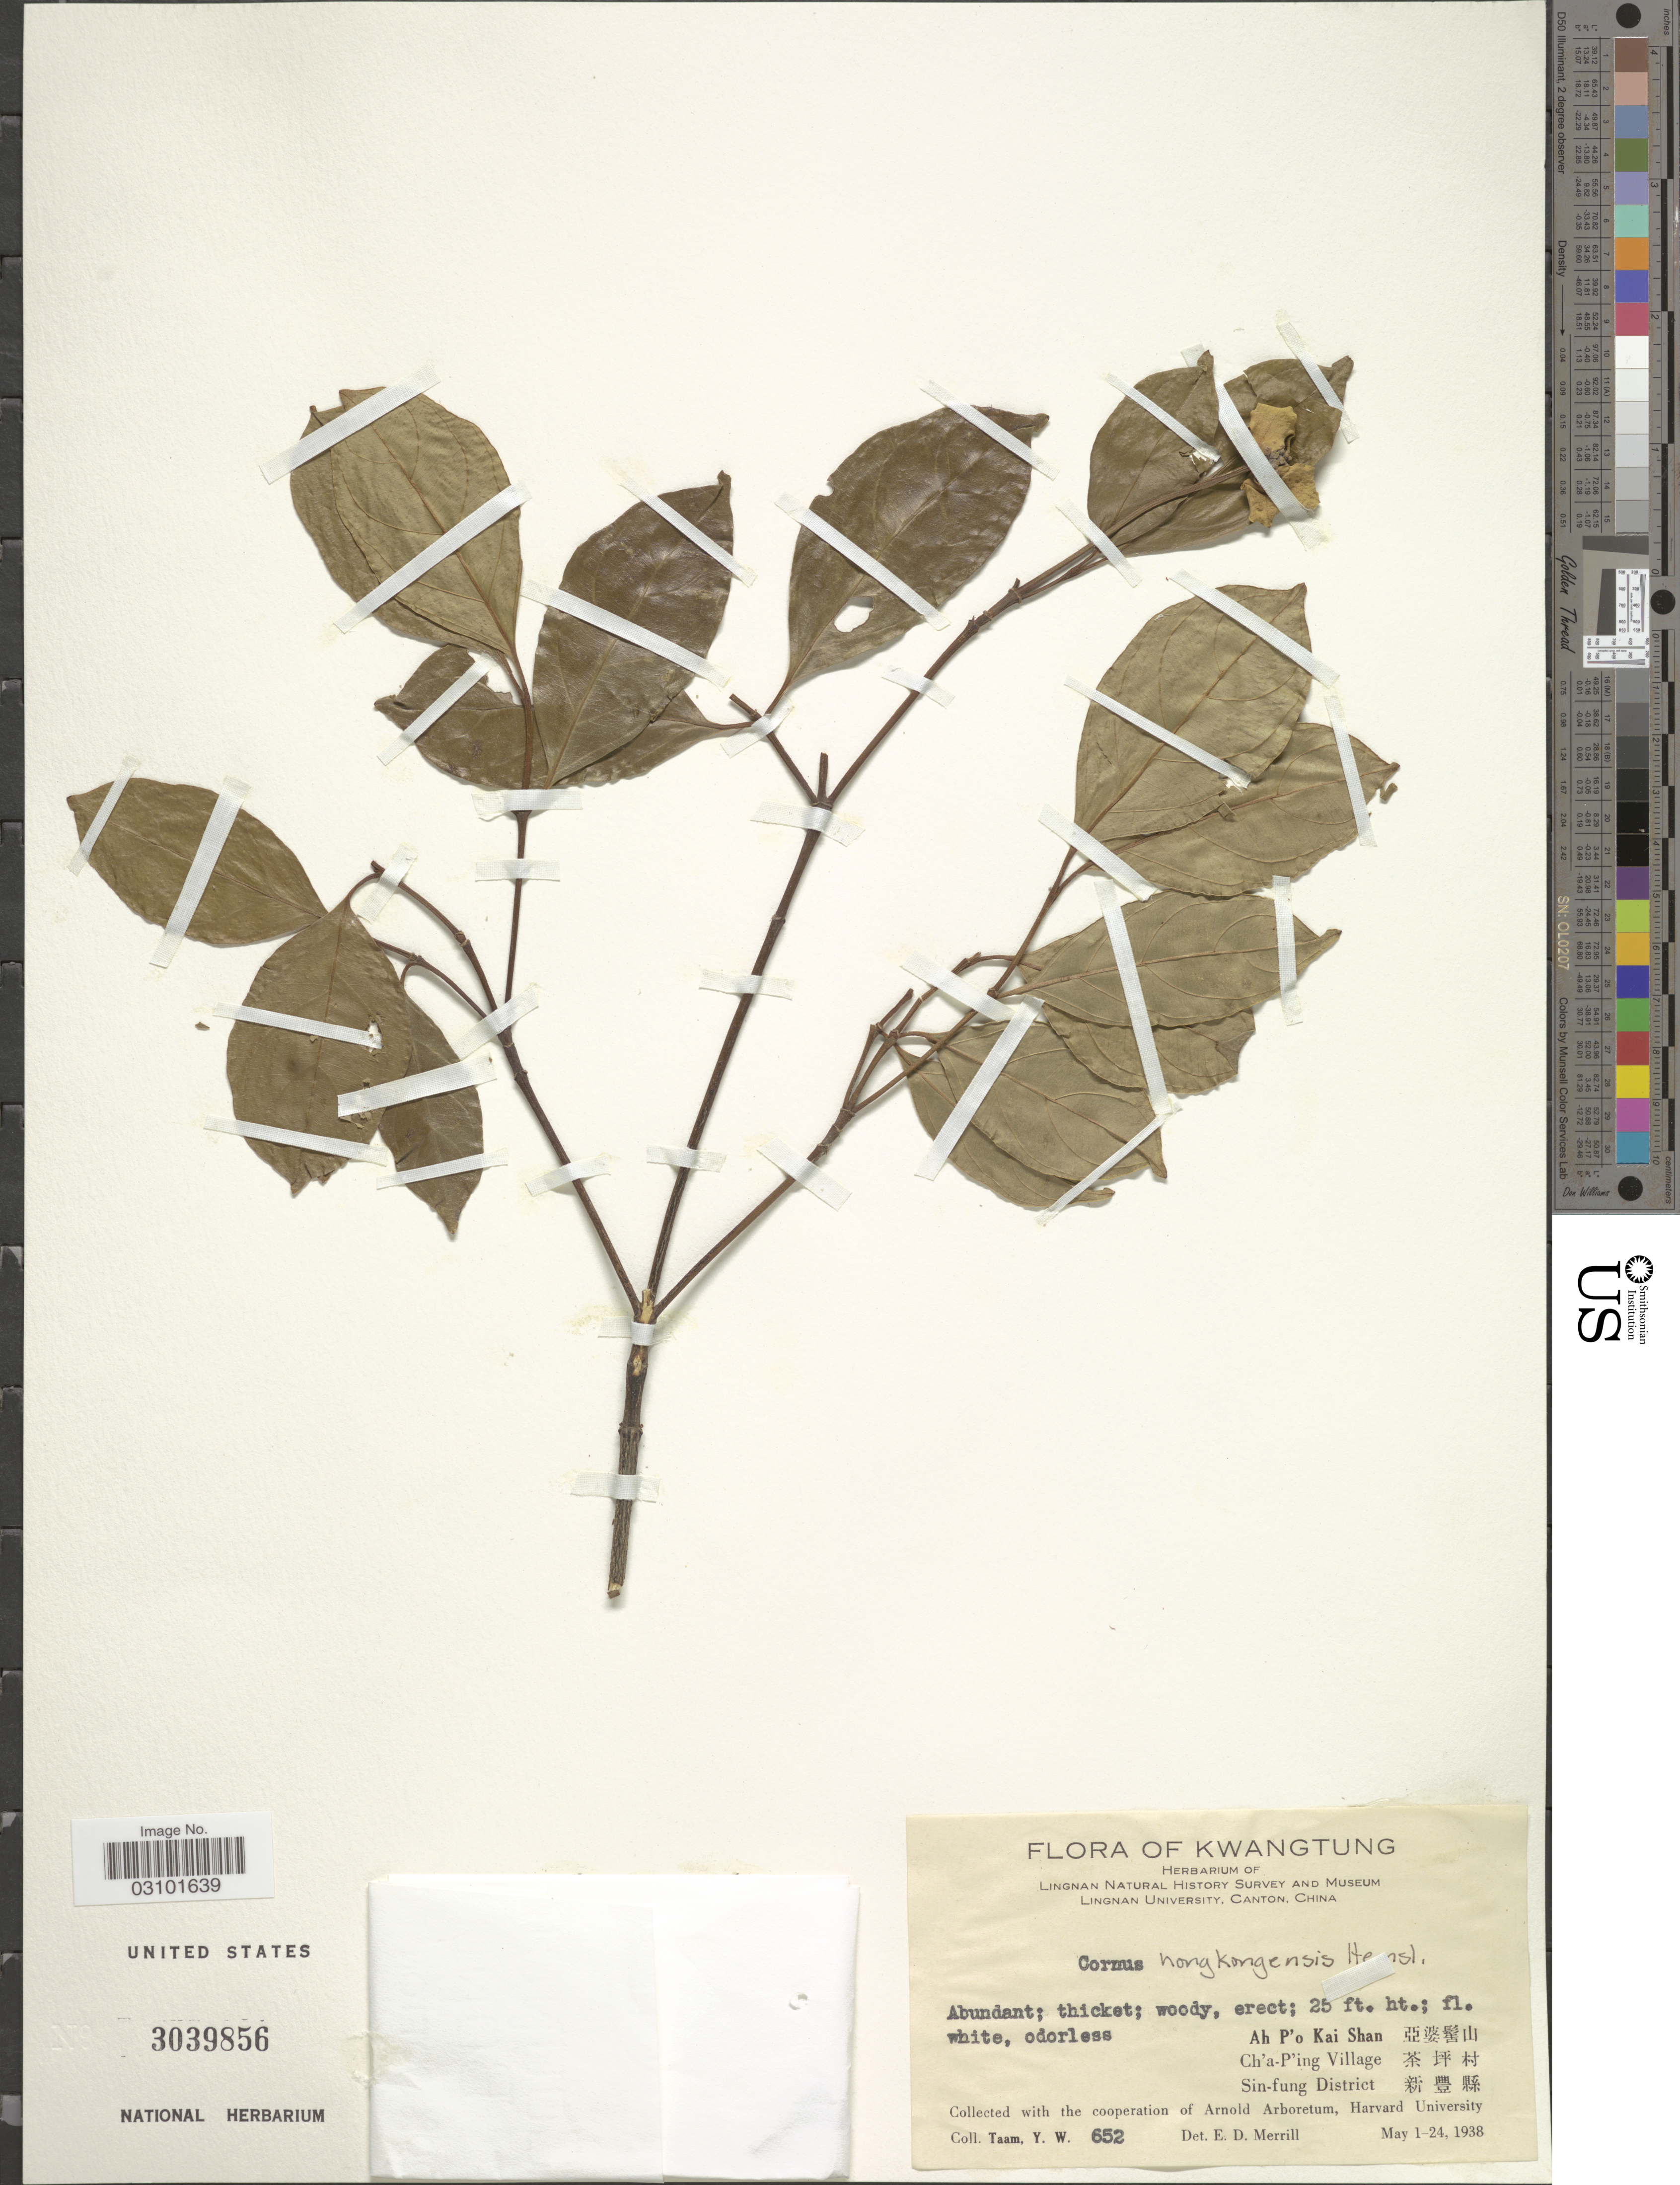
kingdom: Plantae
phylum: Tracheophyta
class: Magnoliopsida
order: Cornales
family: Cornaceae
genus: Cornus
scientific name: Cornus hongkongensis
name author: Hemsl.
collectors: Y. W. Taam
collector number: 652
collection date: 1938-05-01/1938-05-24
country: China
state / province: Guangdong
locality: Kwangtung. Ah P'o Kai Shan, Ch'a-P'ing Village, Sin-fung District.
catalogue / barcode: US 3039856